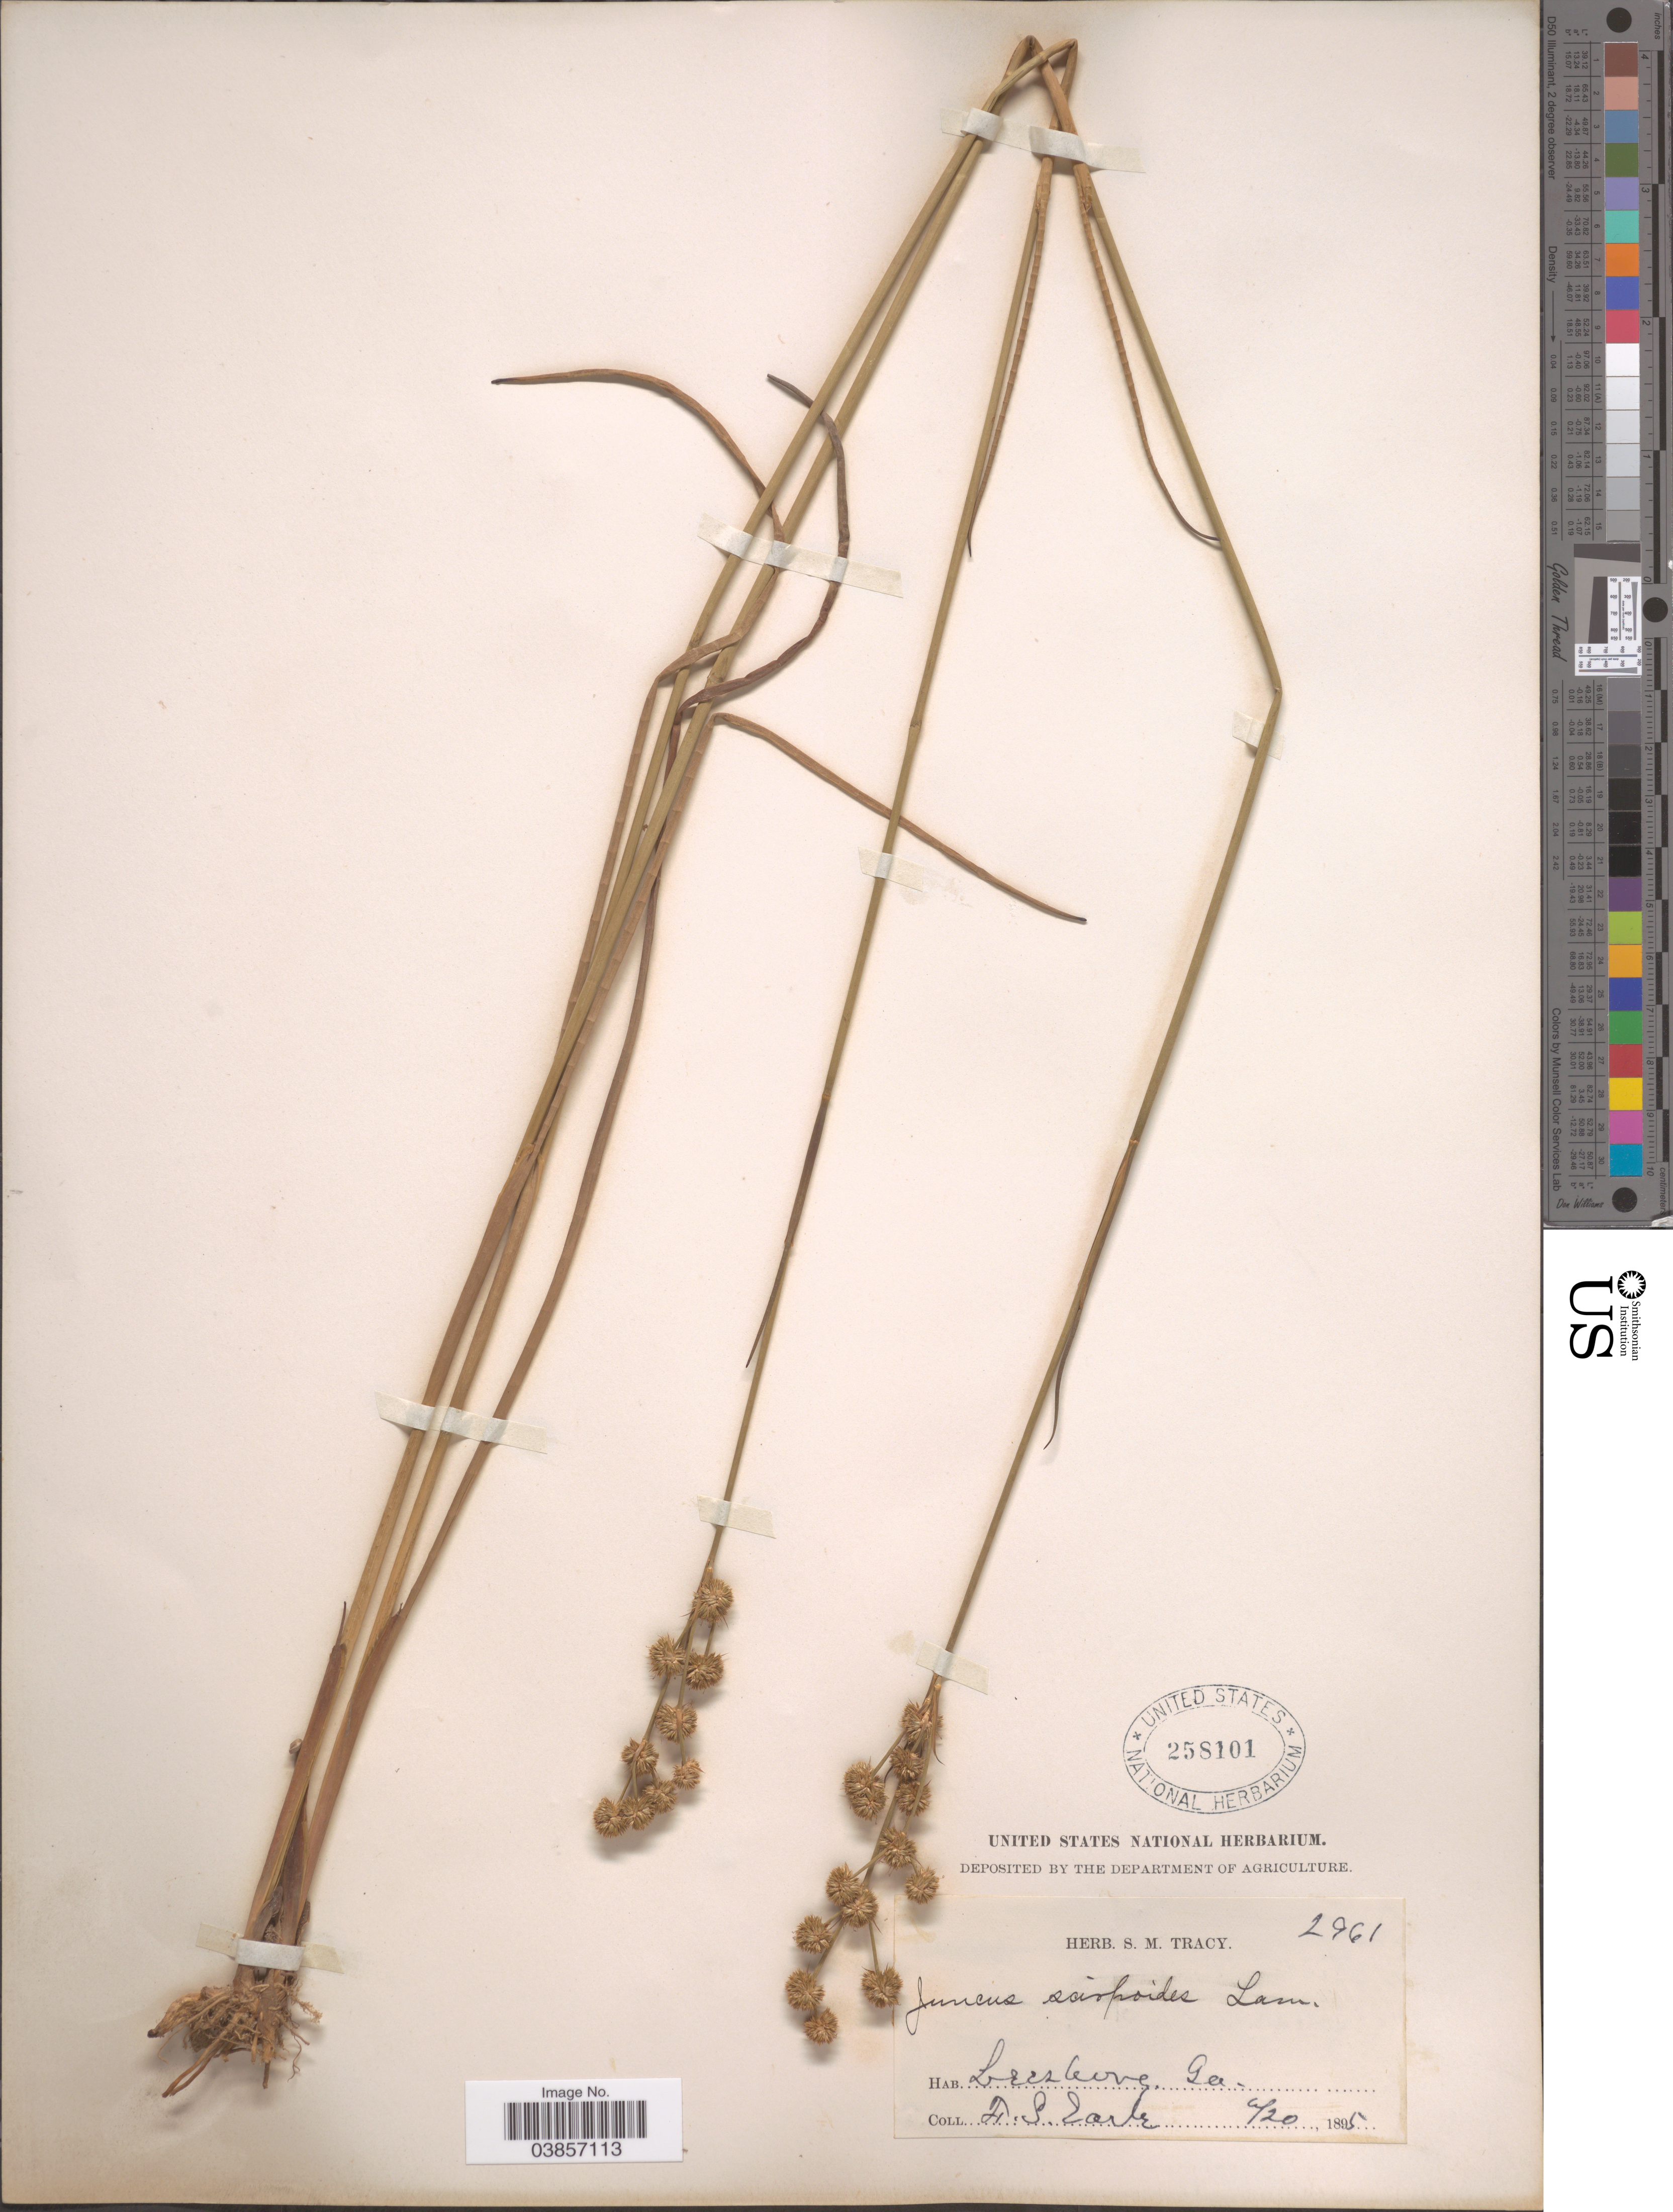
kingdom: Plantae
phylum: Tracheophyta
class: Liliopsida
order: Poales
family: Juncaceae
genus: Juncus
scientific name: Juncus scirpoides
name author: Lam.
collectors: F. S. Earle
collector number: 2961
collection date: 1895-06-20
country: United States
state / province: Georgia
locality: Leesburg.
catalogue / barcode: US 258101